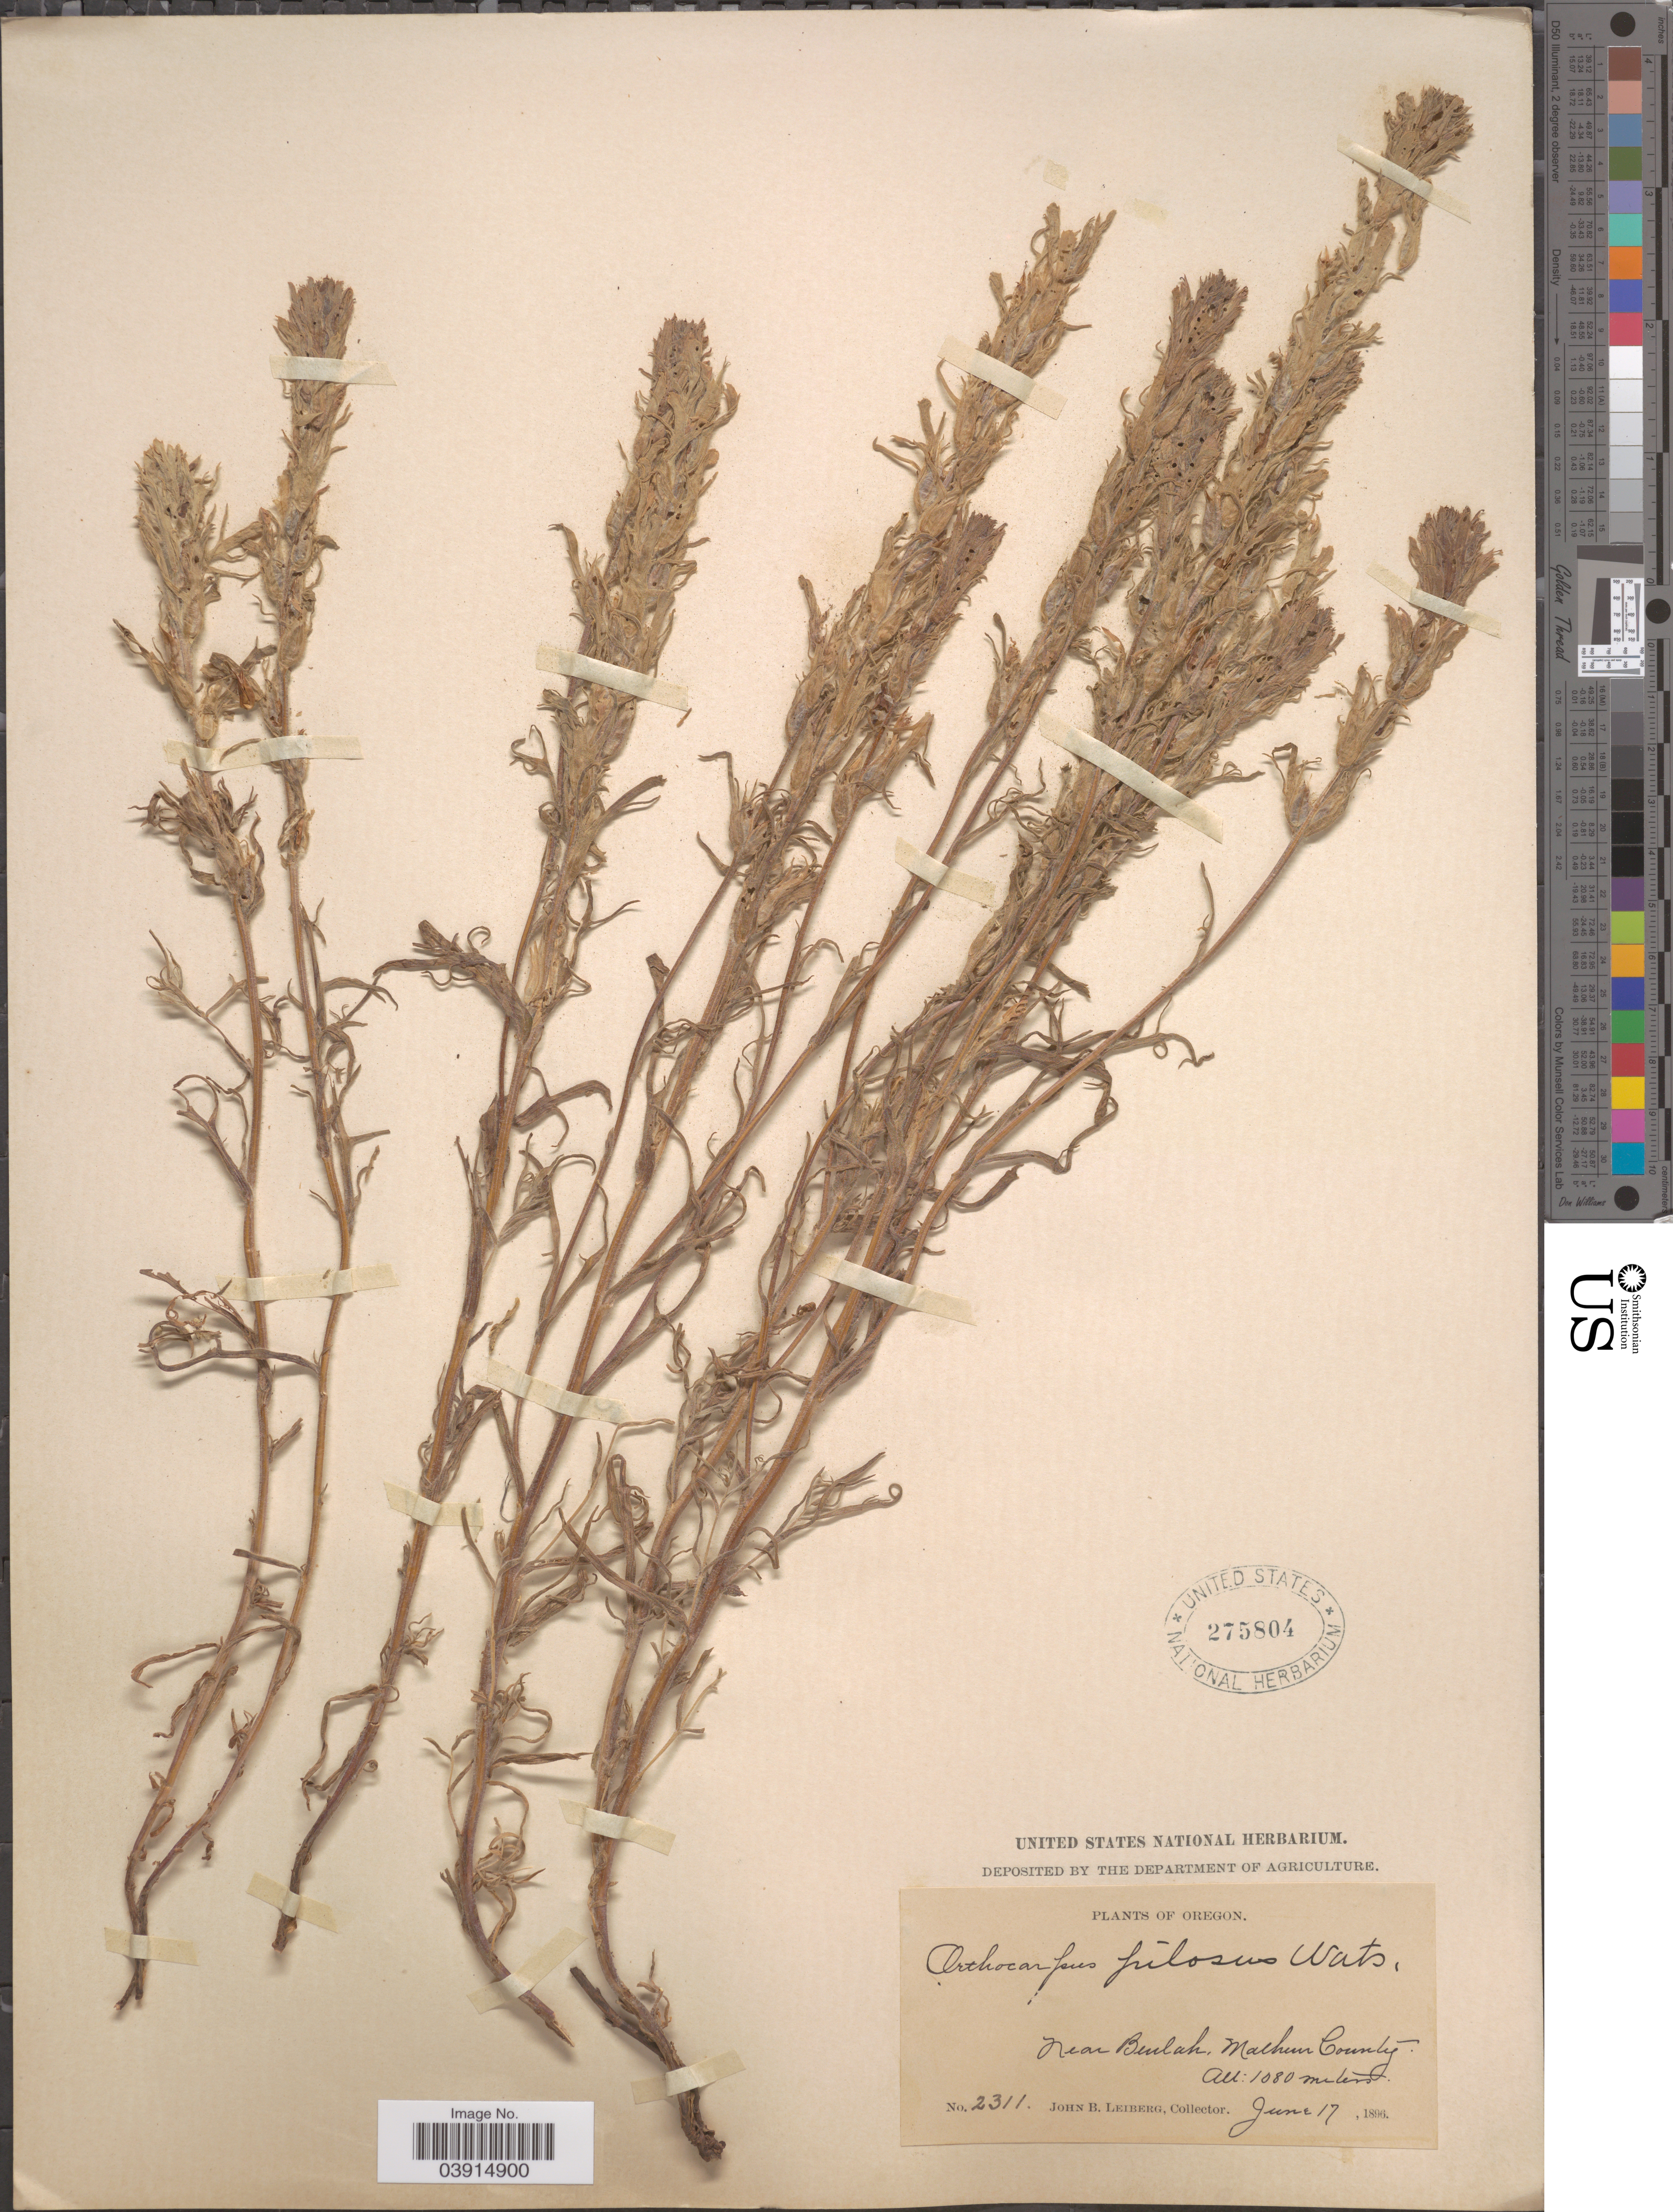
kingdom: Plantae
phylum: Tracheophyta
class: Magnoliopsida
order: Lamiales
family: Orobanchaceae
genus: Castilleja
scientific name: Castilleja sp.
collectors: J. B. Leiberg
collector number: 2311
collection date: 1896-06-17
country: United States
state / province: Oregon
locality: Near Beulah, Malheur County.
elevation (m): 1080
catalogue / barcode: US 275804